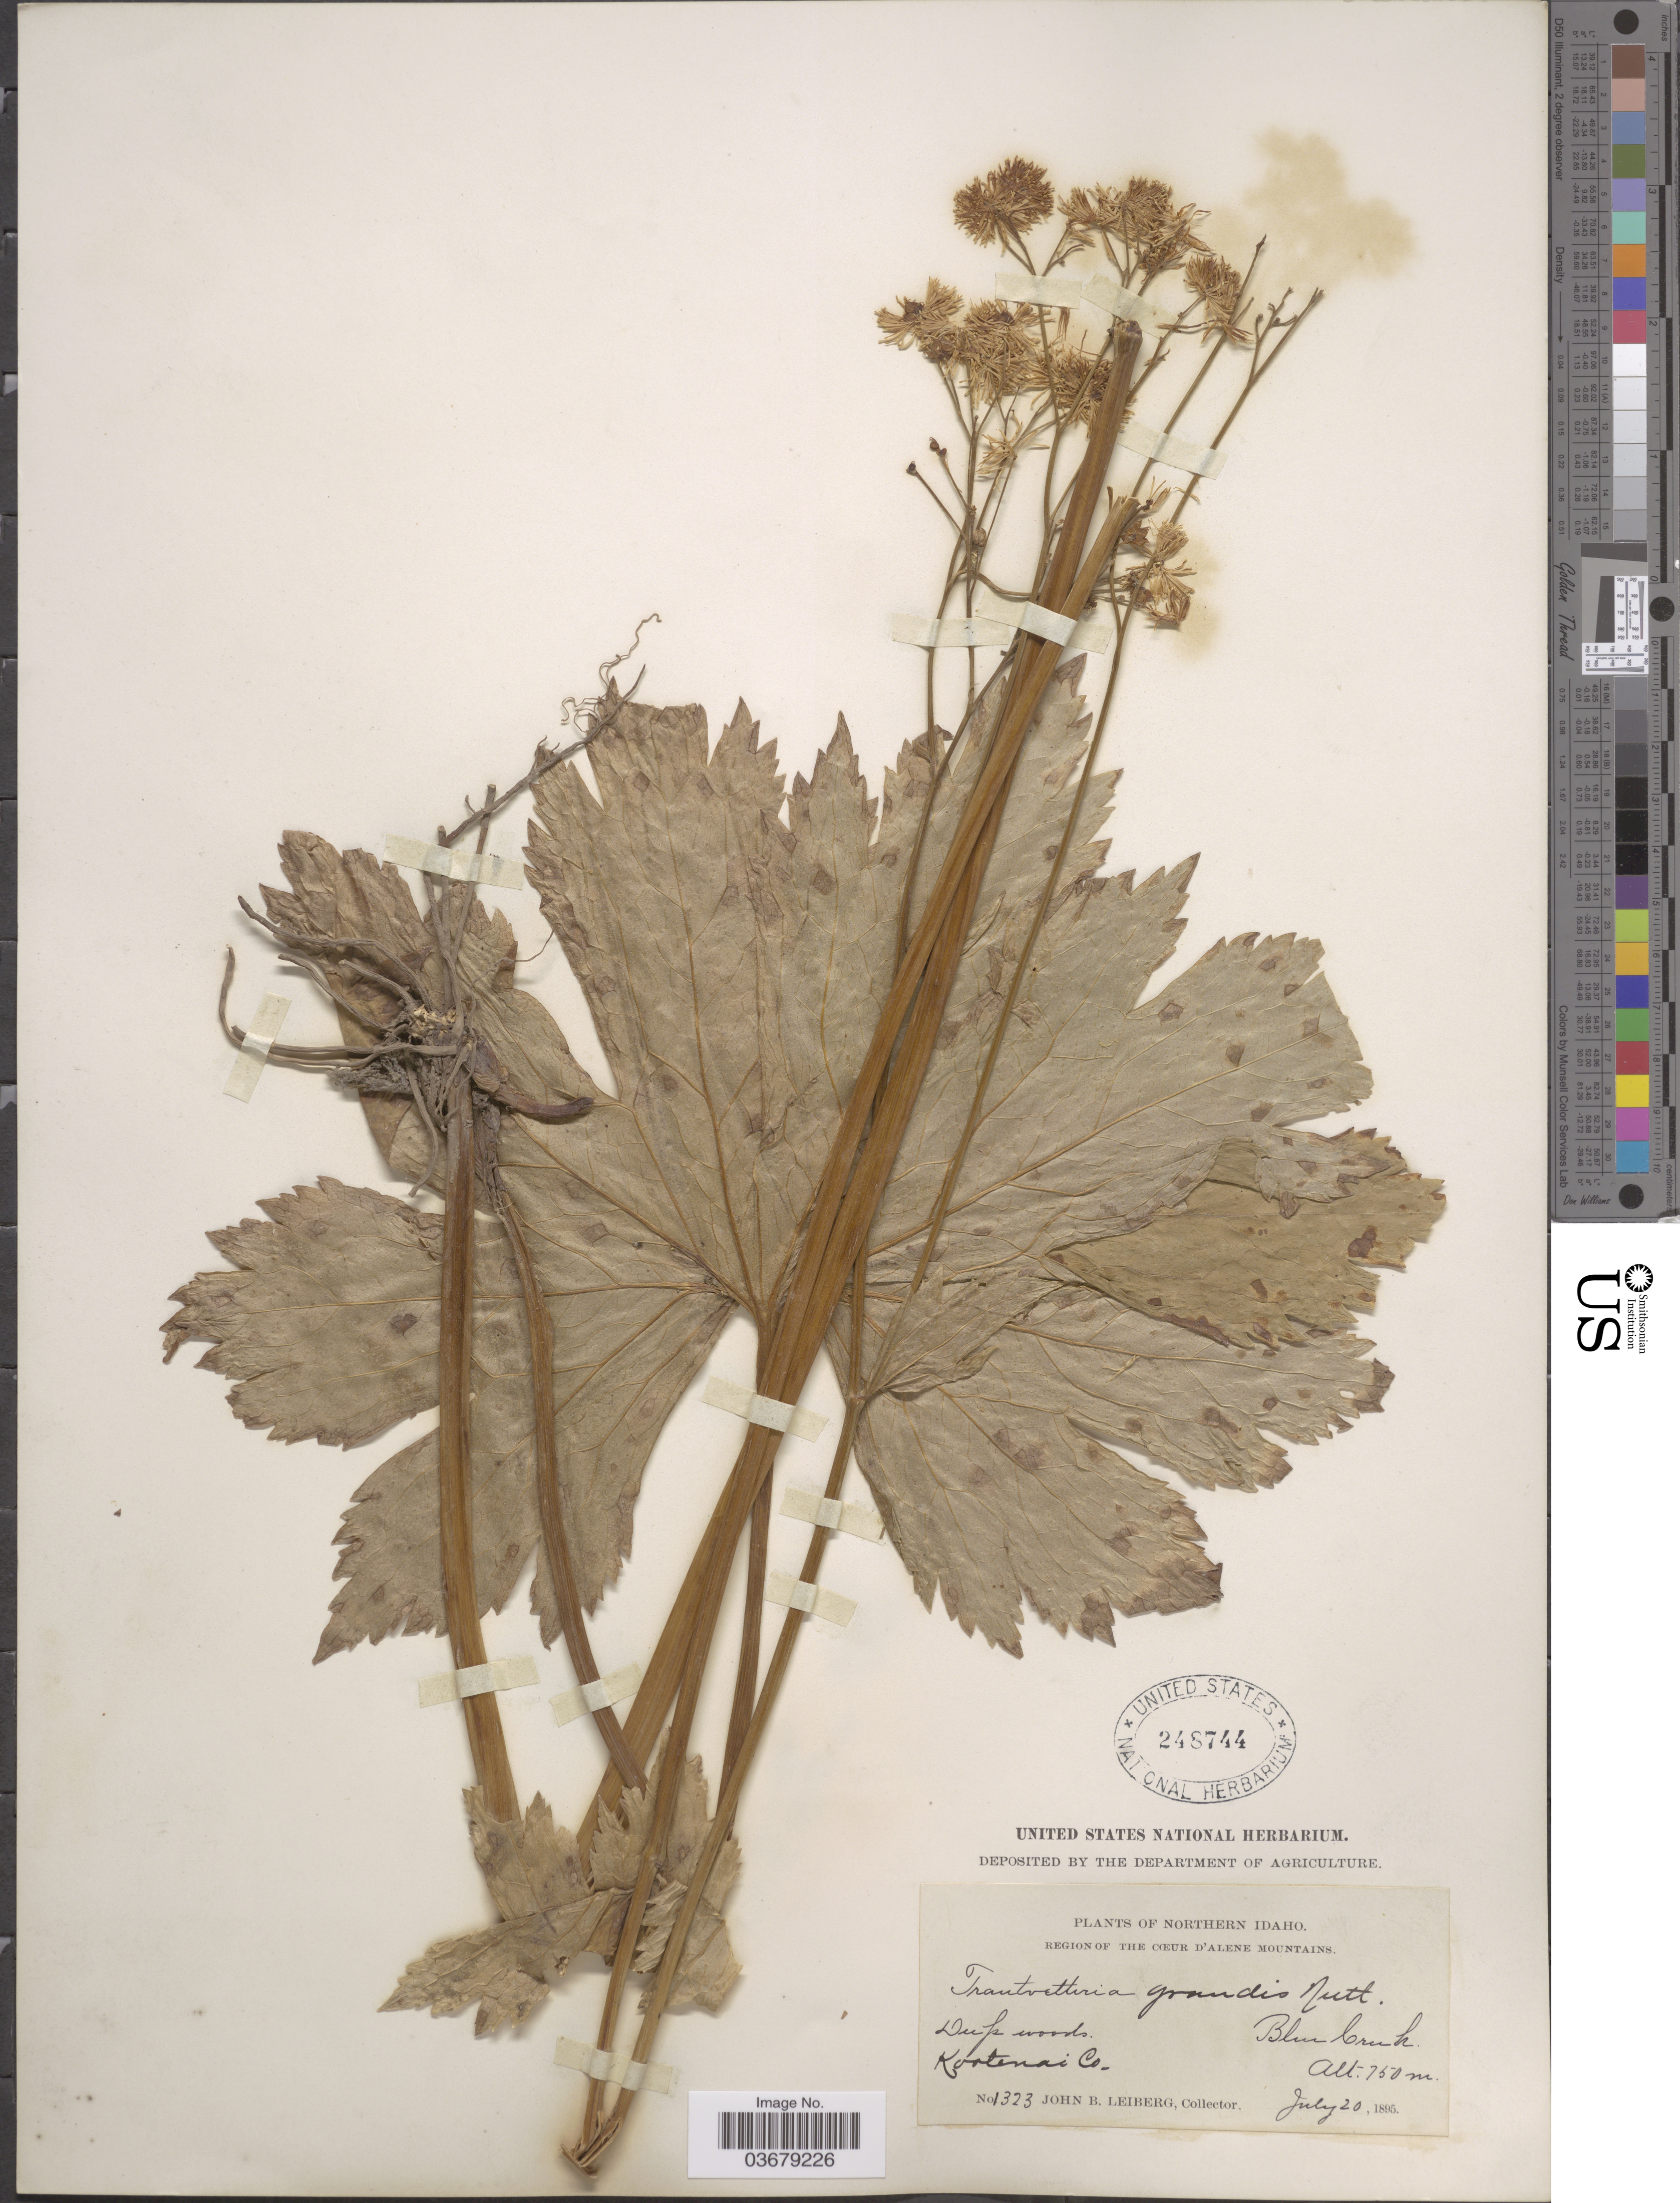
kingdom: Plantae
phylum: Tracheophyta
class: Magnoliopsida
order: Ranunculales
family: Ranunculaceae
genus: Trautvetteria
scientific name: Trautvetteria caroliniensis var. grandis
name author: (Water) Vail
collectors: J. B. Leiberg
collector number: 1323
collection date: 1895-07-20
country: United States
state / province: Idaho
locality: Northern Idaho. Region of the Cœur d'Alene Mountains. Blue Creek. Kootenai Co.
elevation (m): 750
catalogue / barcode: US 248744